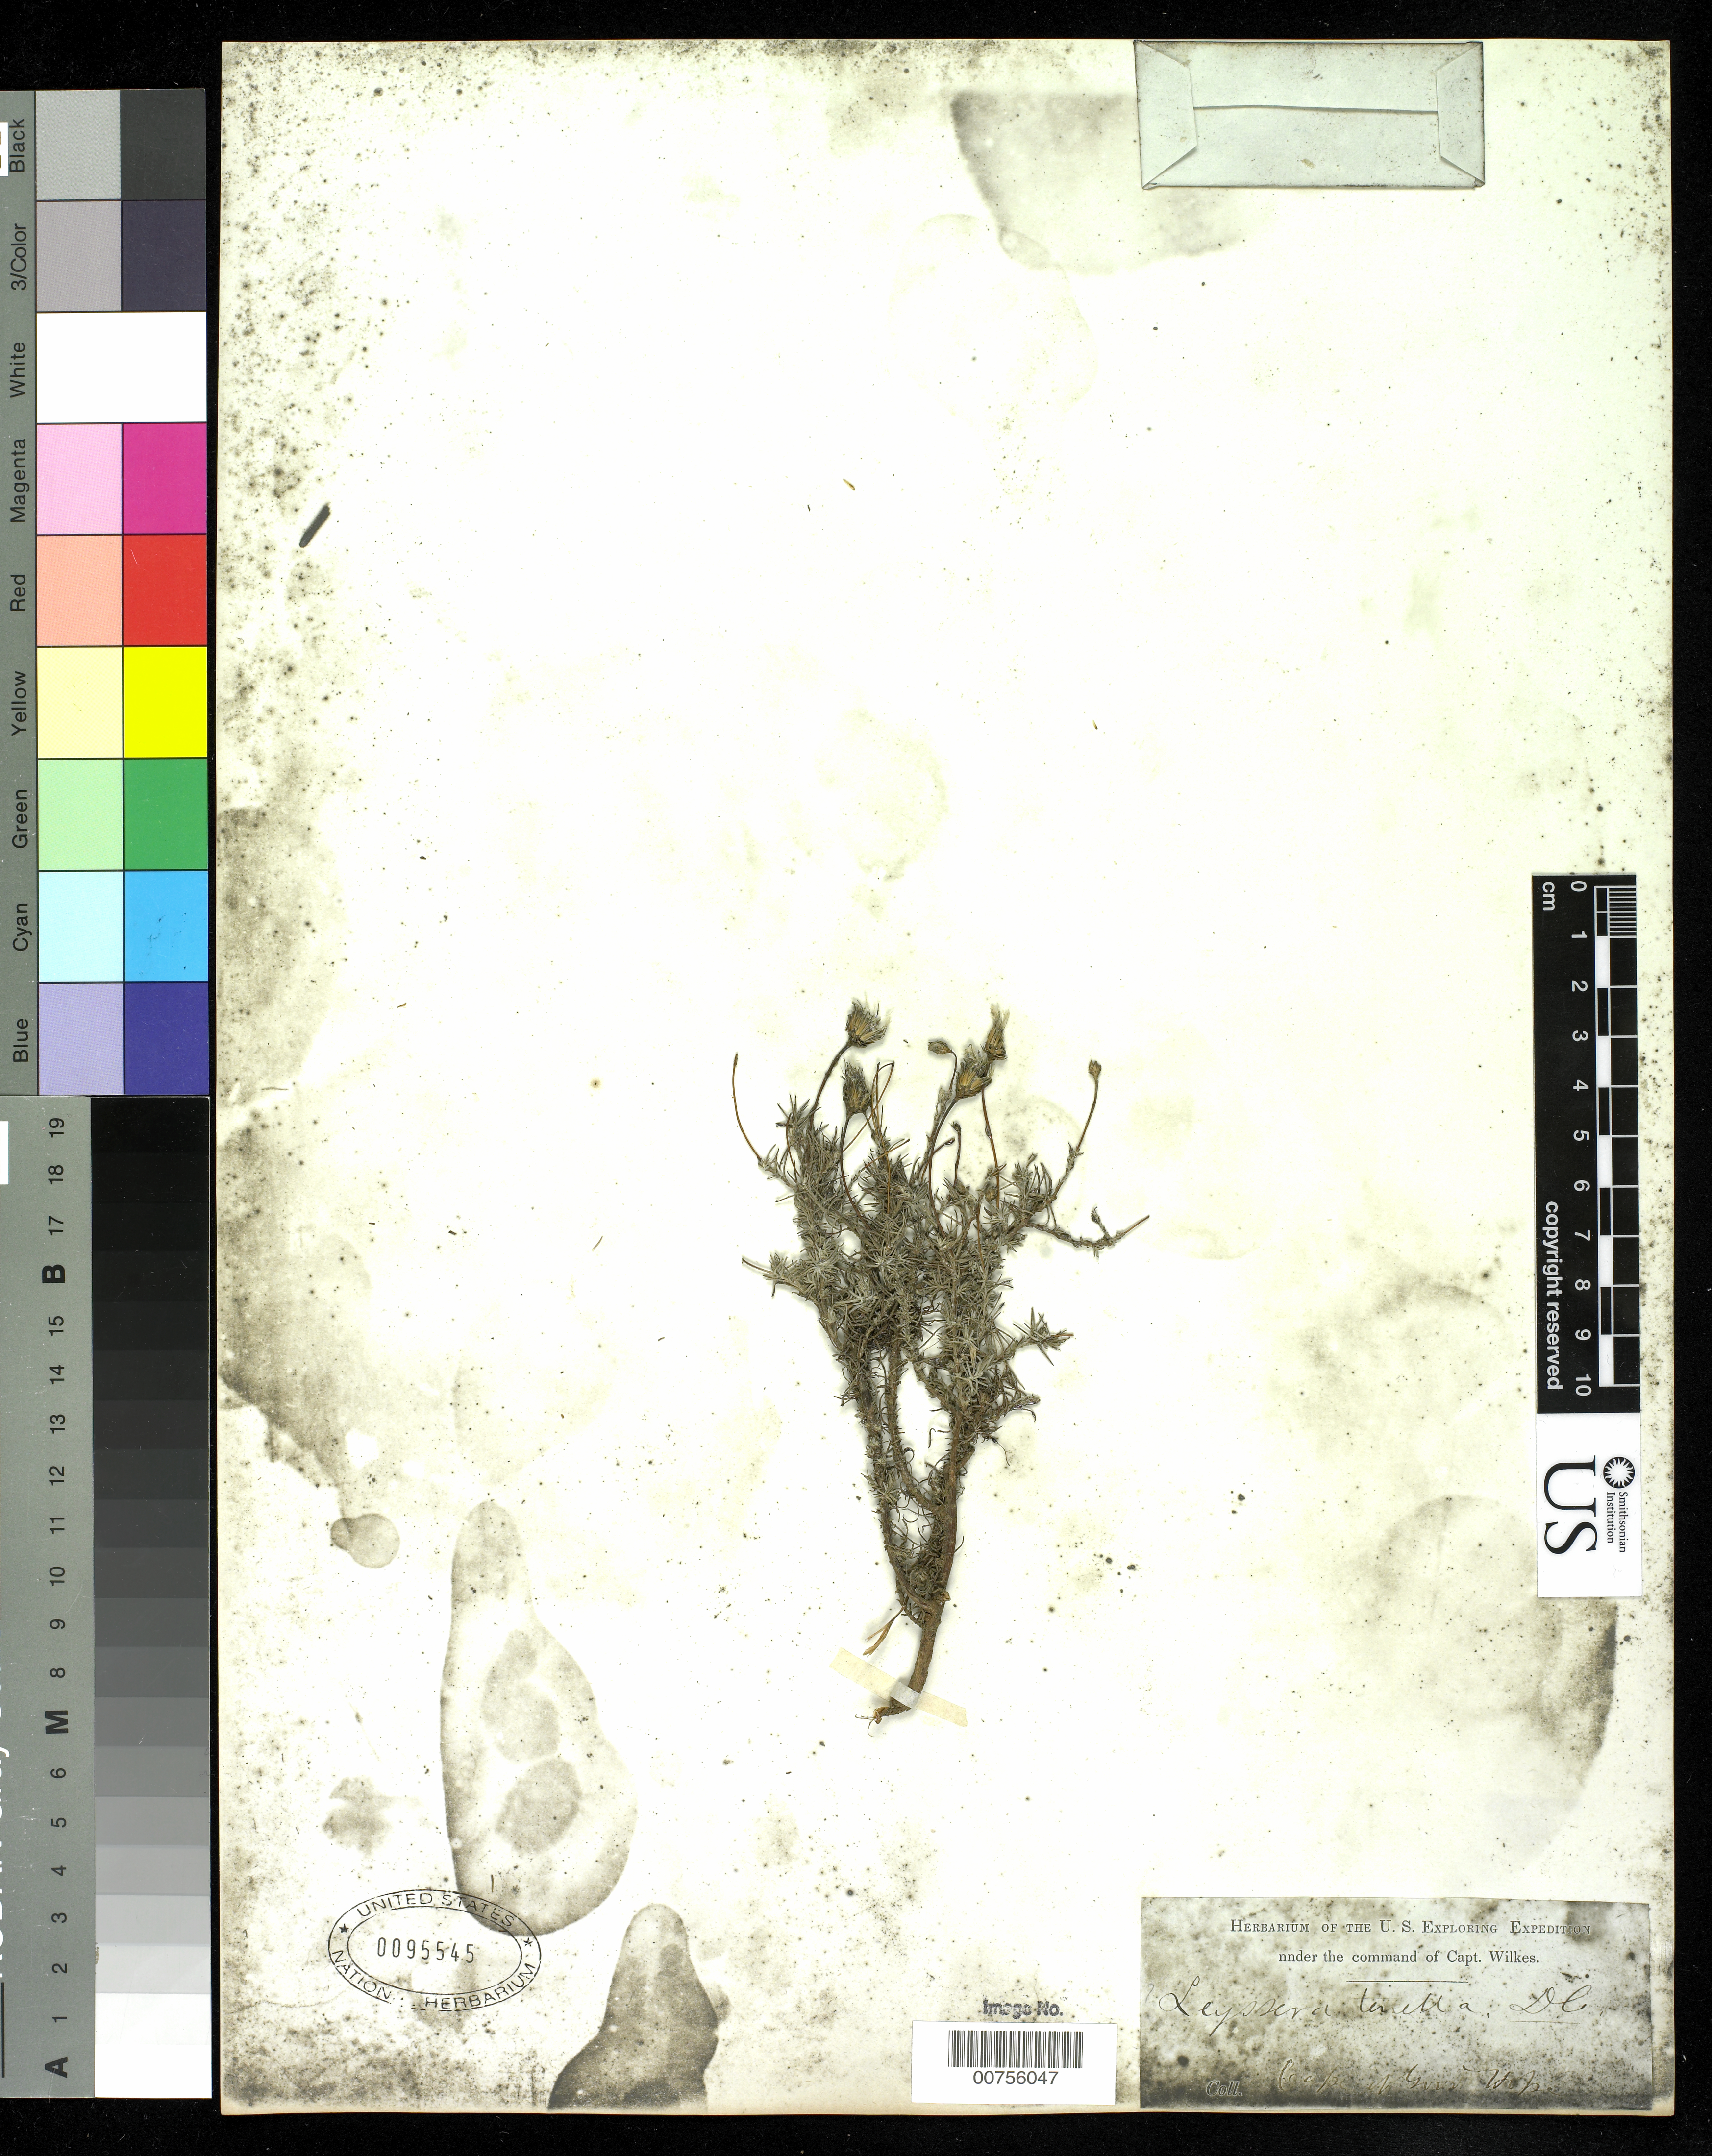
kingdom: Plantae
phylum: Tracheophyta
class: Magnoliopsida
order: Asterales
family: Asteraceae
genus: Leysera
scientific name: Leysera tenella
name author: DC.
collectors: Wilkes Explor. Exped.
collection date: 1838/1842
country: South Africa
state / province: Western Cape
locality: Cape of Good Hope. Cape Town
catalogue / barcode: US 95545